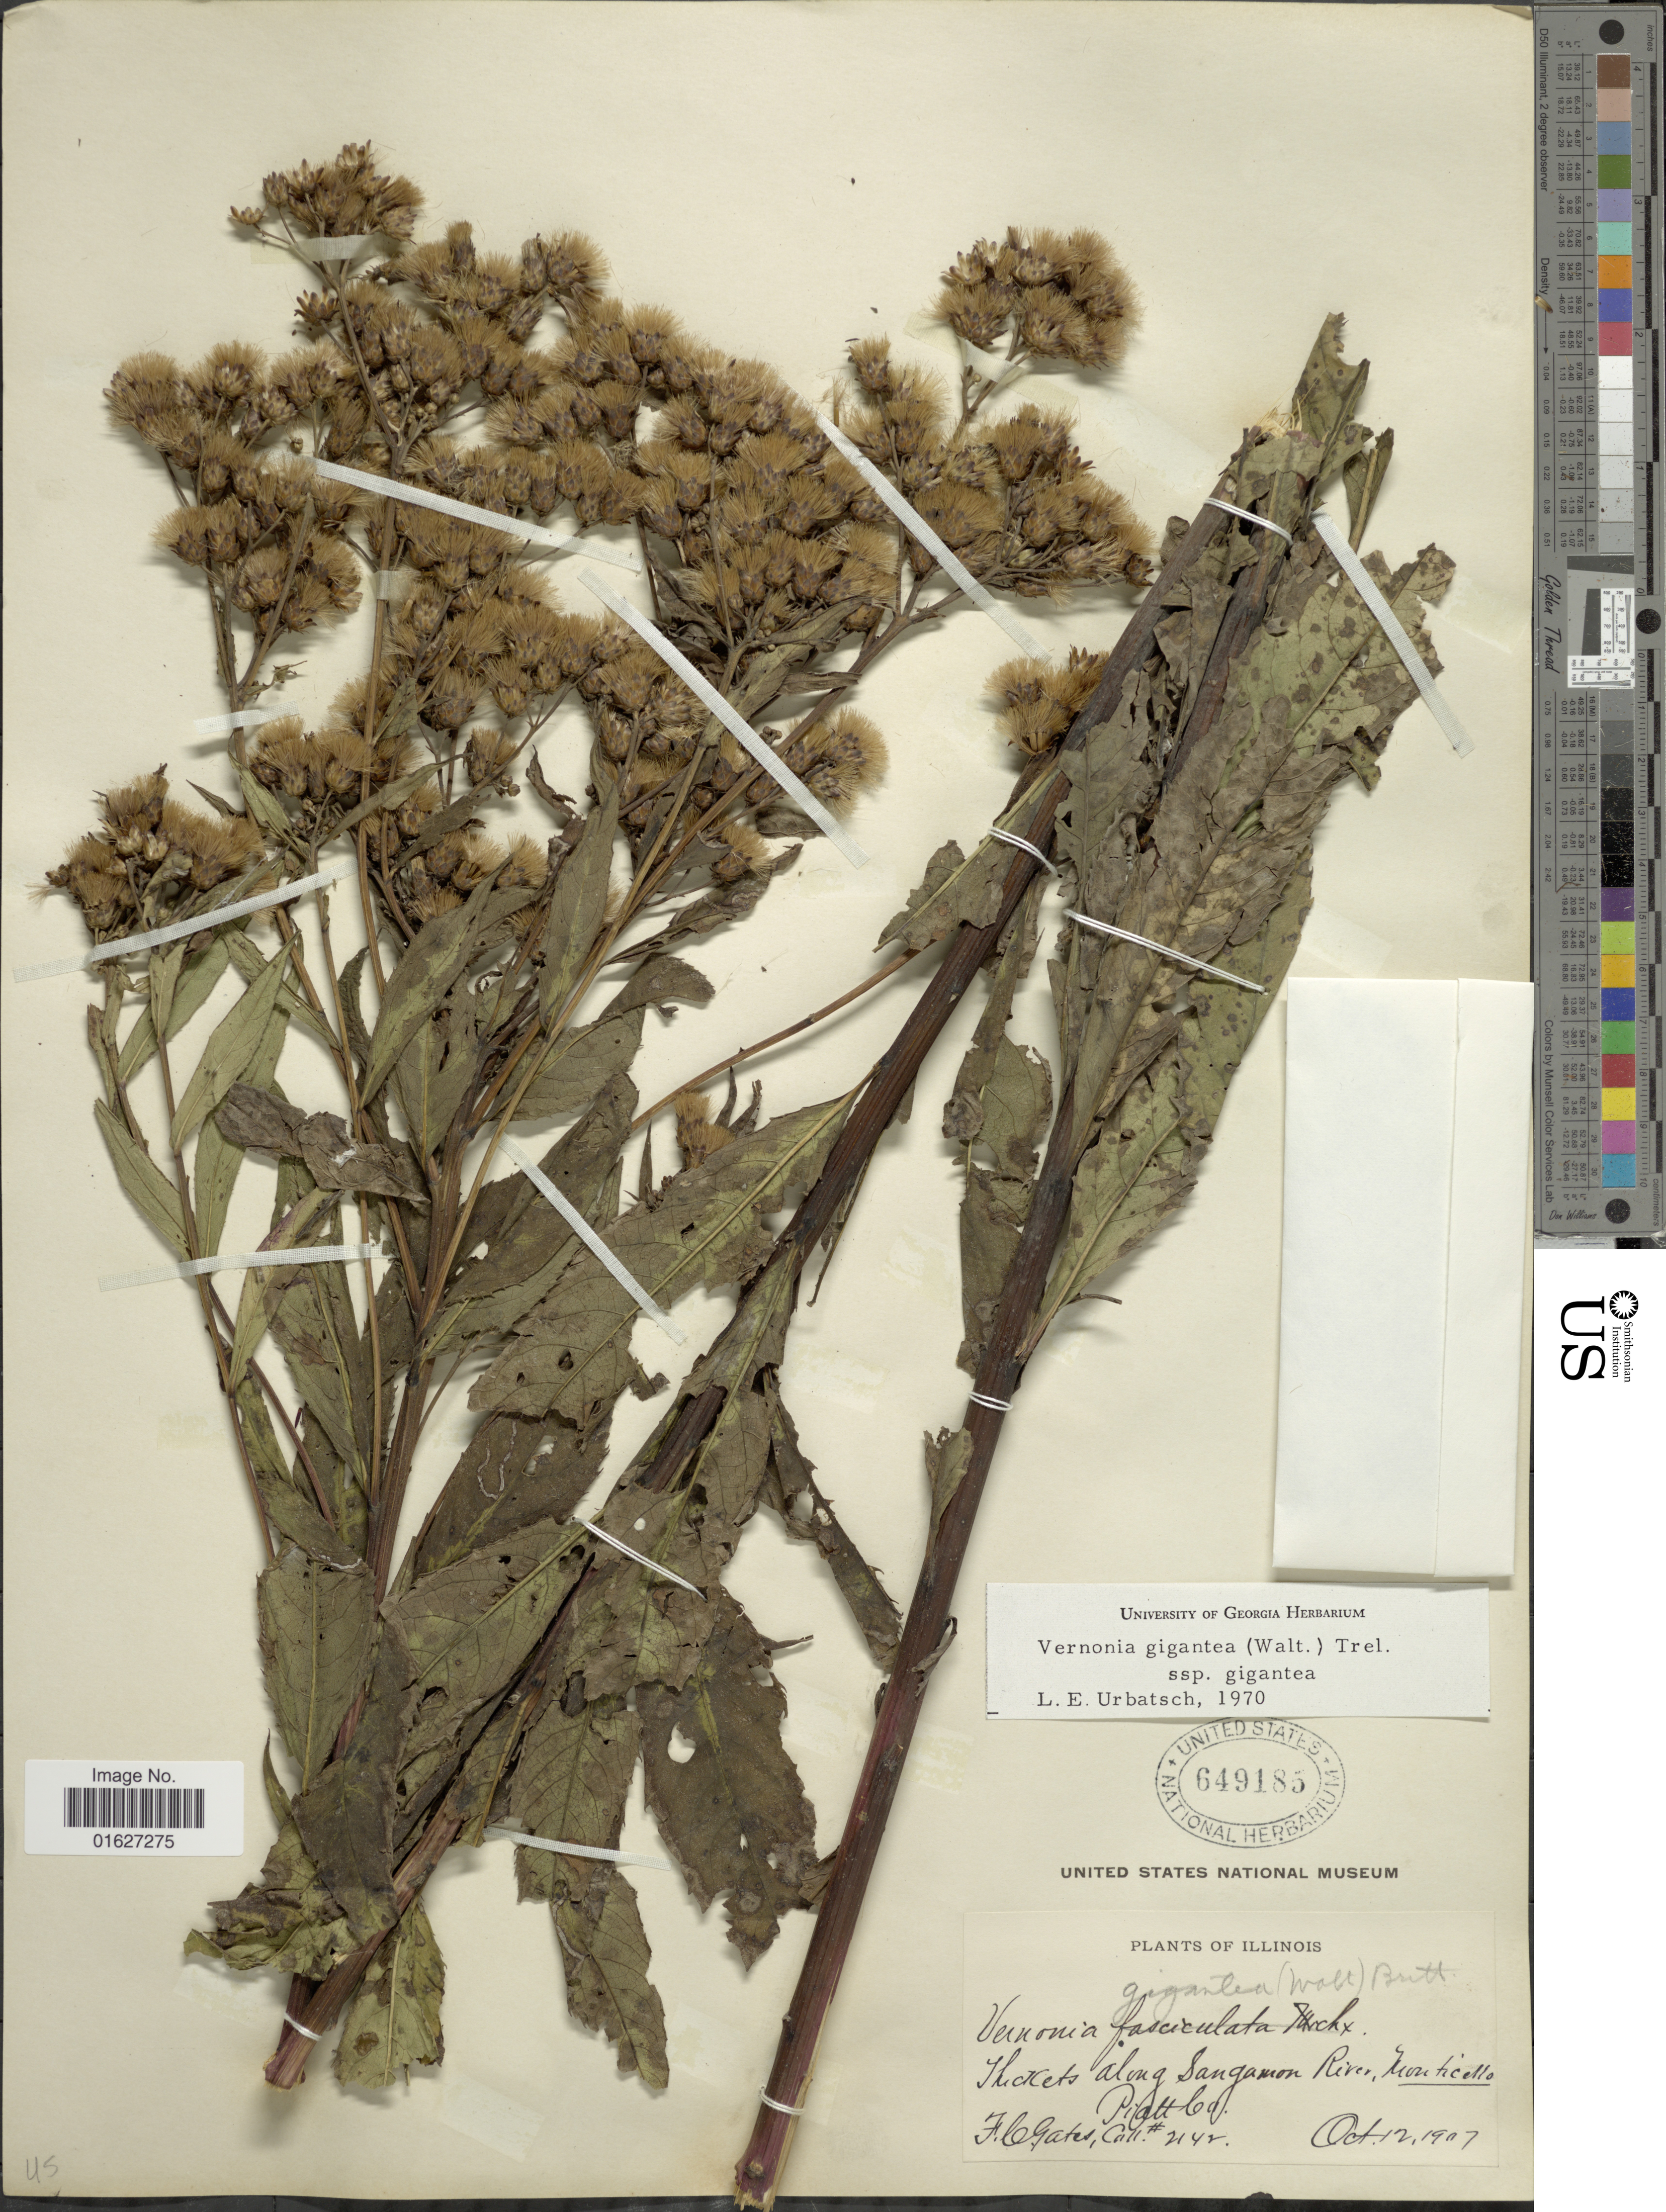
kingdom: Plantae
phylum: Tracheophyta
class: Magnoliopsida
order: Asterales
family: Asteraceae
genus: Vernonia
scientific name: Vernonia gigantea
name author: (Walter) Trel.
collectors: F. C. Gates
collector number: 2142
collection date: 1907-10-12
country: United States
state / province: Illinois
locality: Illinois. Thickets along Sangamon River. Monticello. Piatt Co.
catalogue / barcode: US 649185